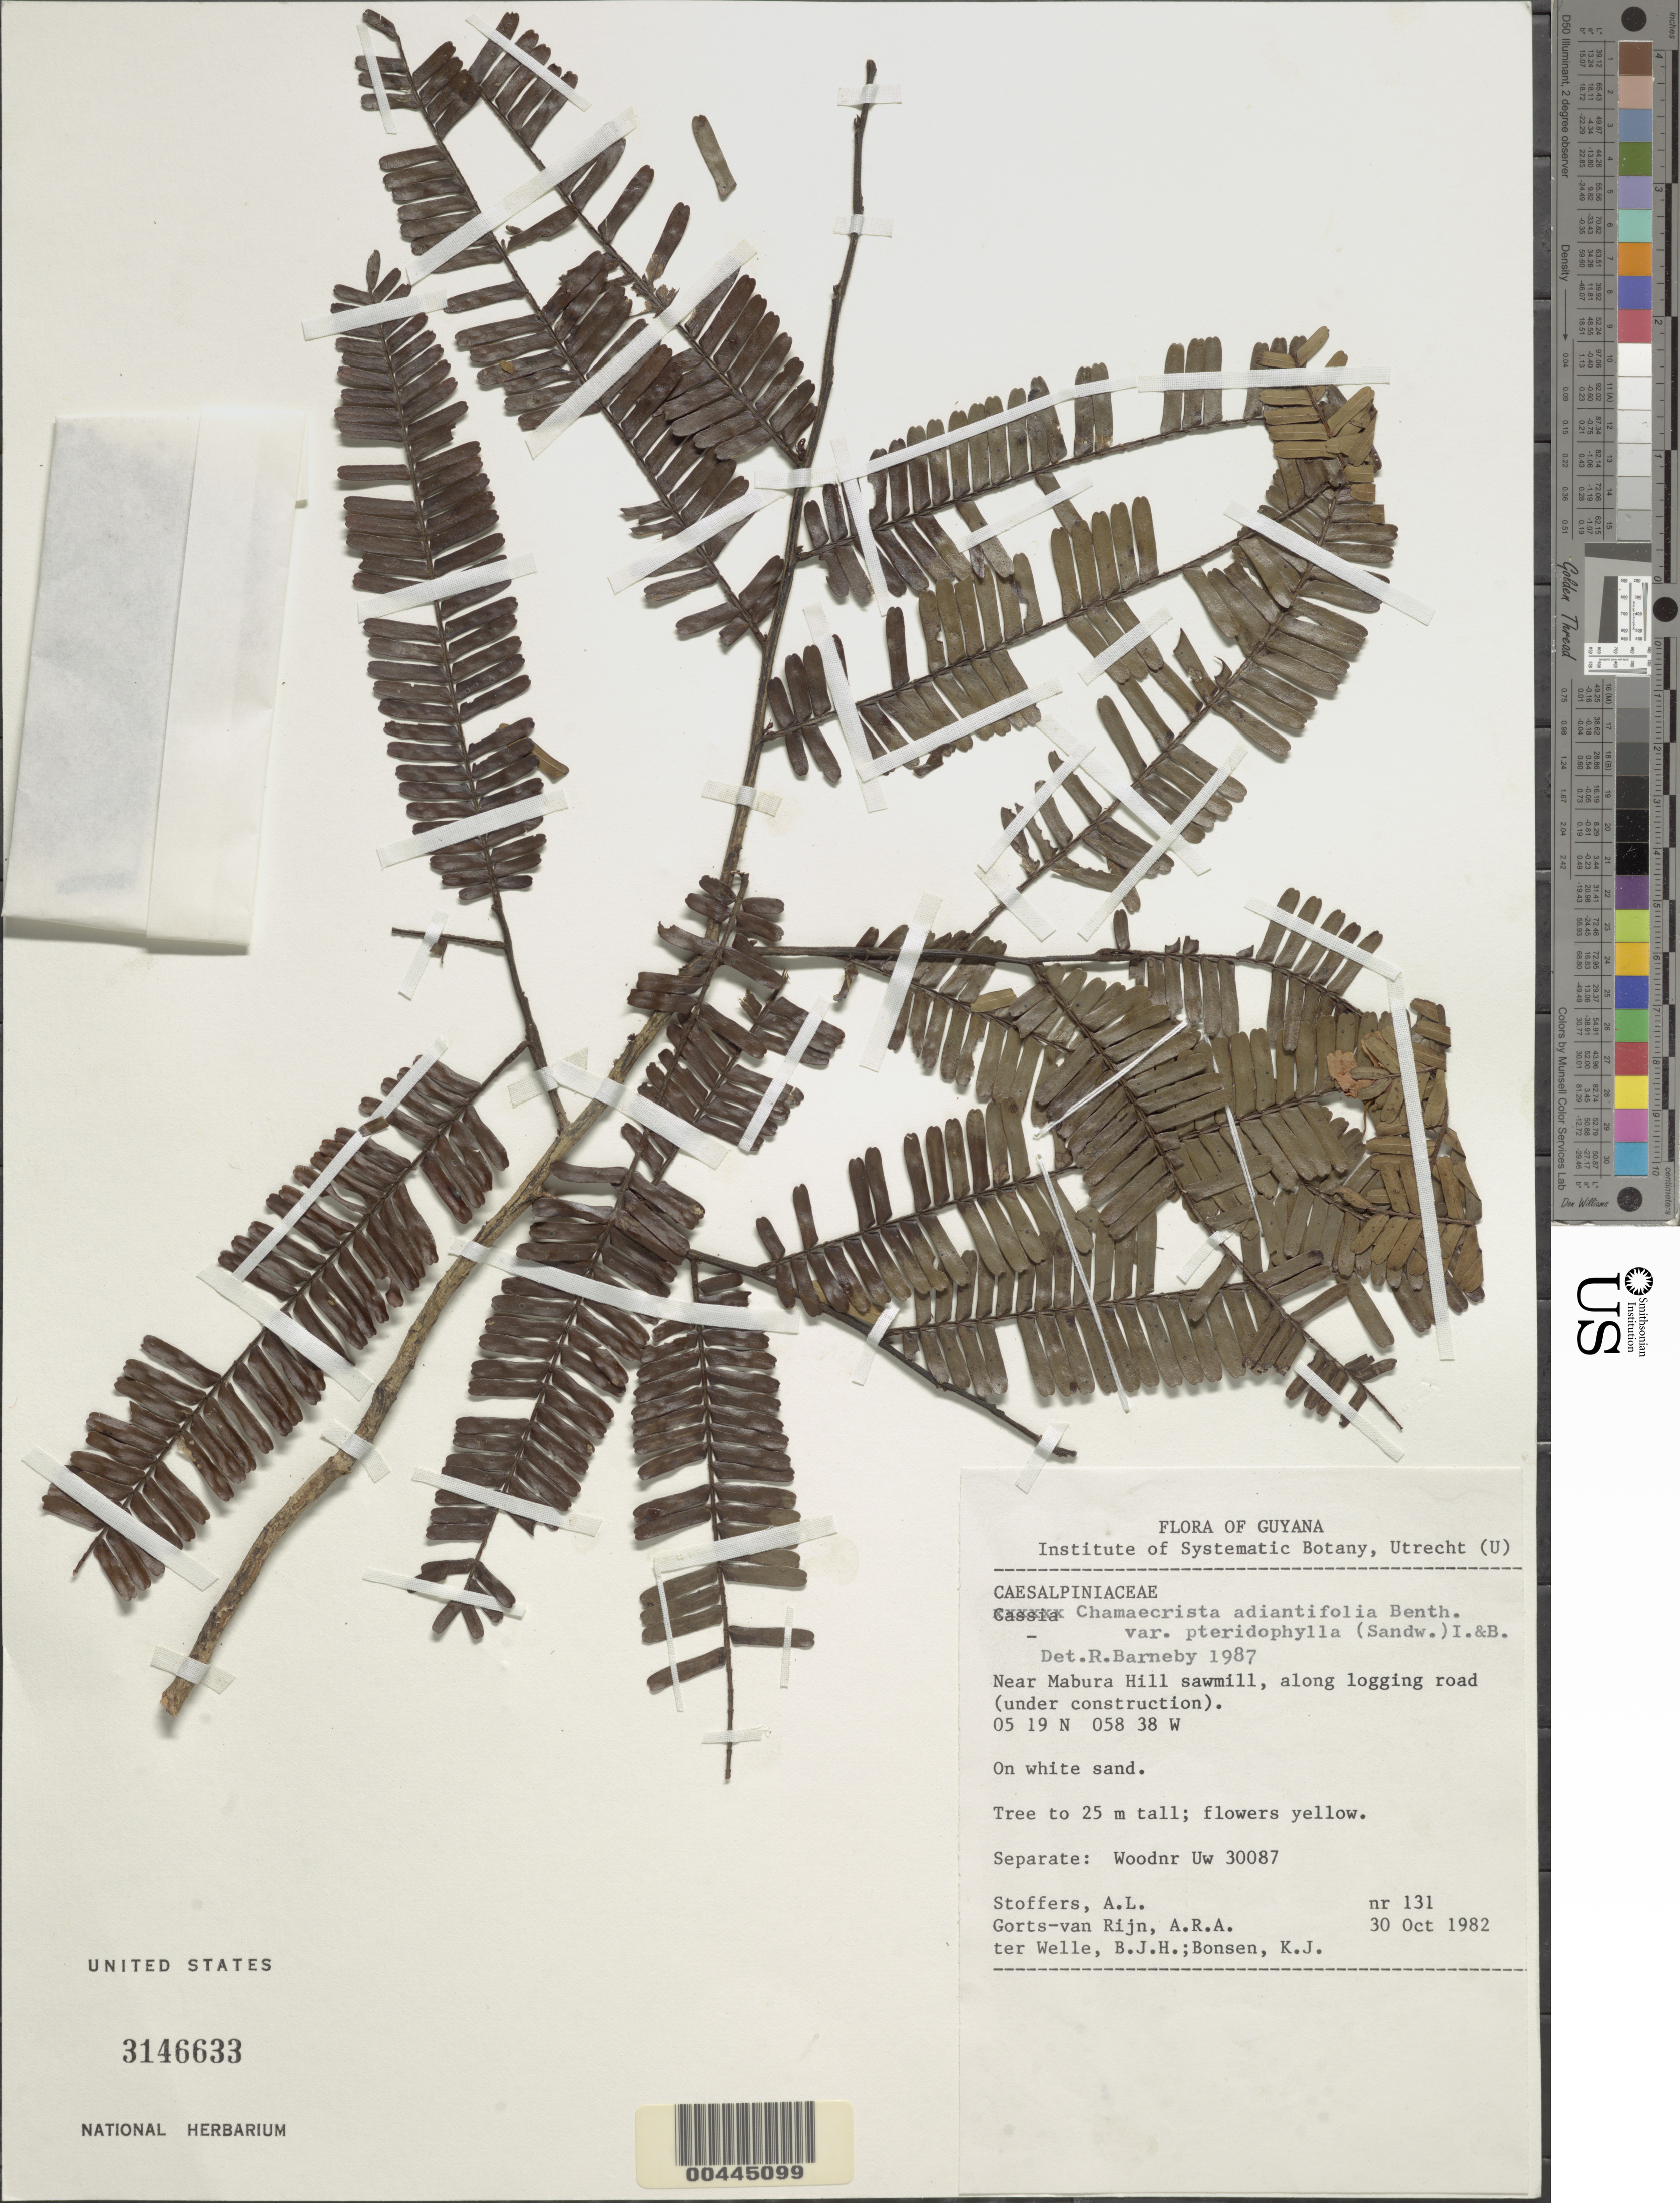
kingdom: Plantae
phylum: Tracheophyta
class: Magnoliopsida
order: Fabales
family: Fabaceae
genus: Chamaecrista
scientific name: Chamaecrista adiantifolia var. pteridophylla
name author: (Sandwith) H.S. Irwin & Barneby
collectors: A. Stoffers, A. .R. A. Görts-van Rijn, B. Welle & K. Bonsen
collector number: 131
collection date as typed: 30 Oct 1982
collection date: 1982-10-30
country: Guyana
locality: Mabura Hill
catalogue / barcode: US 3146633